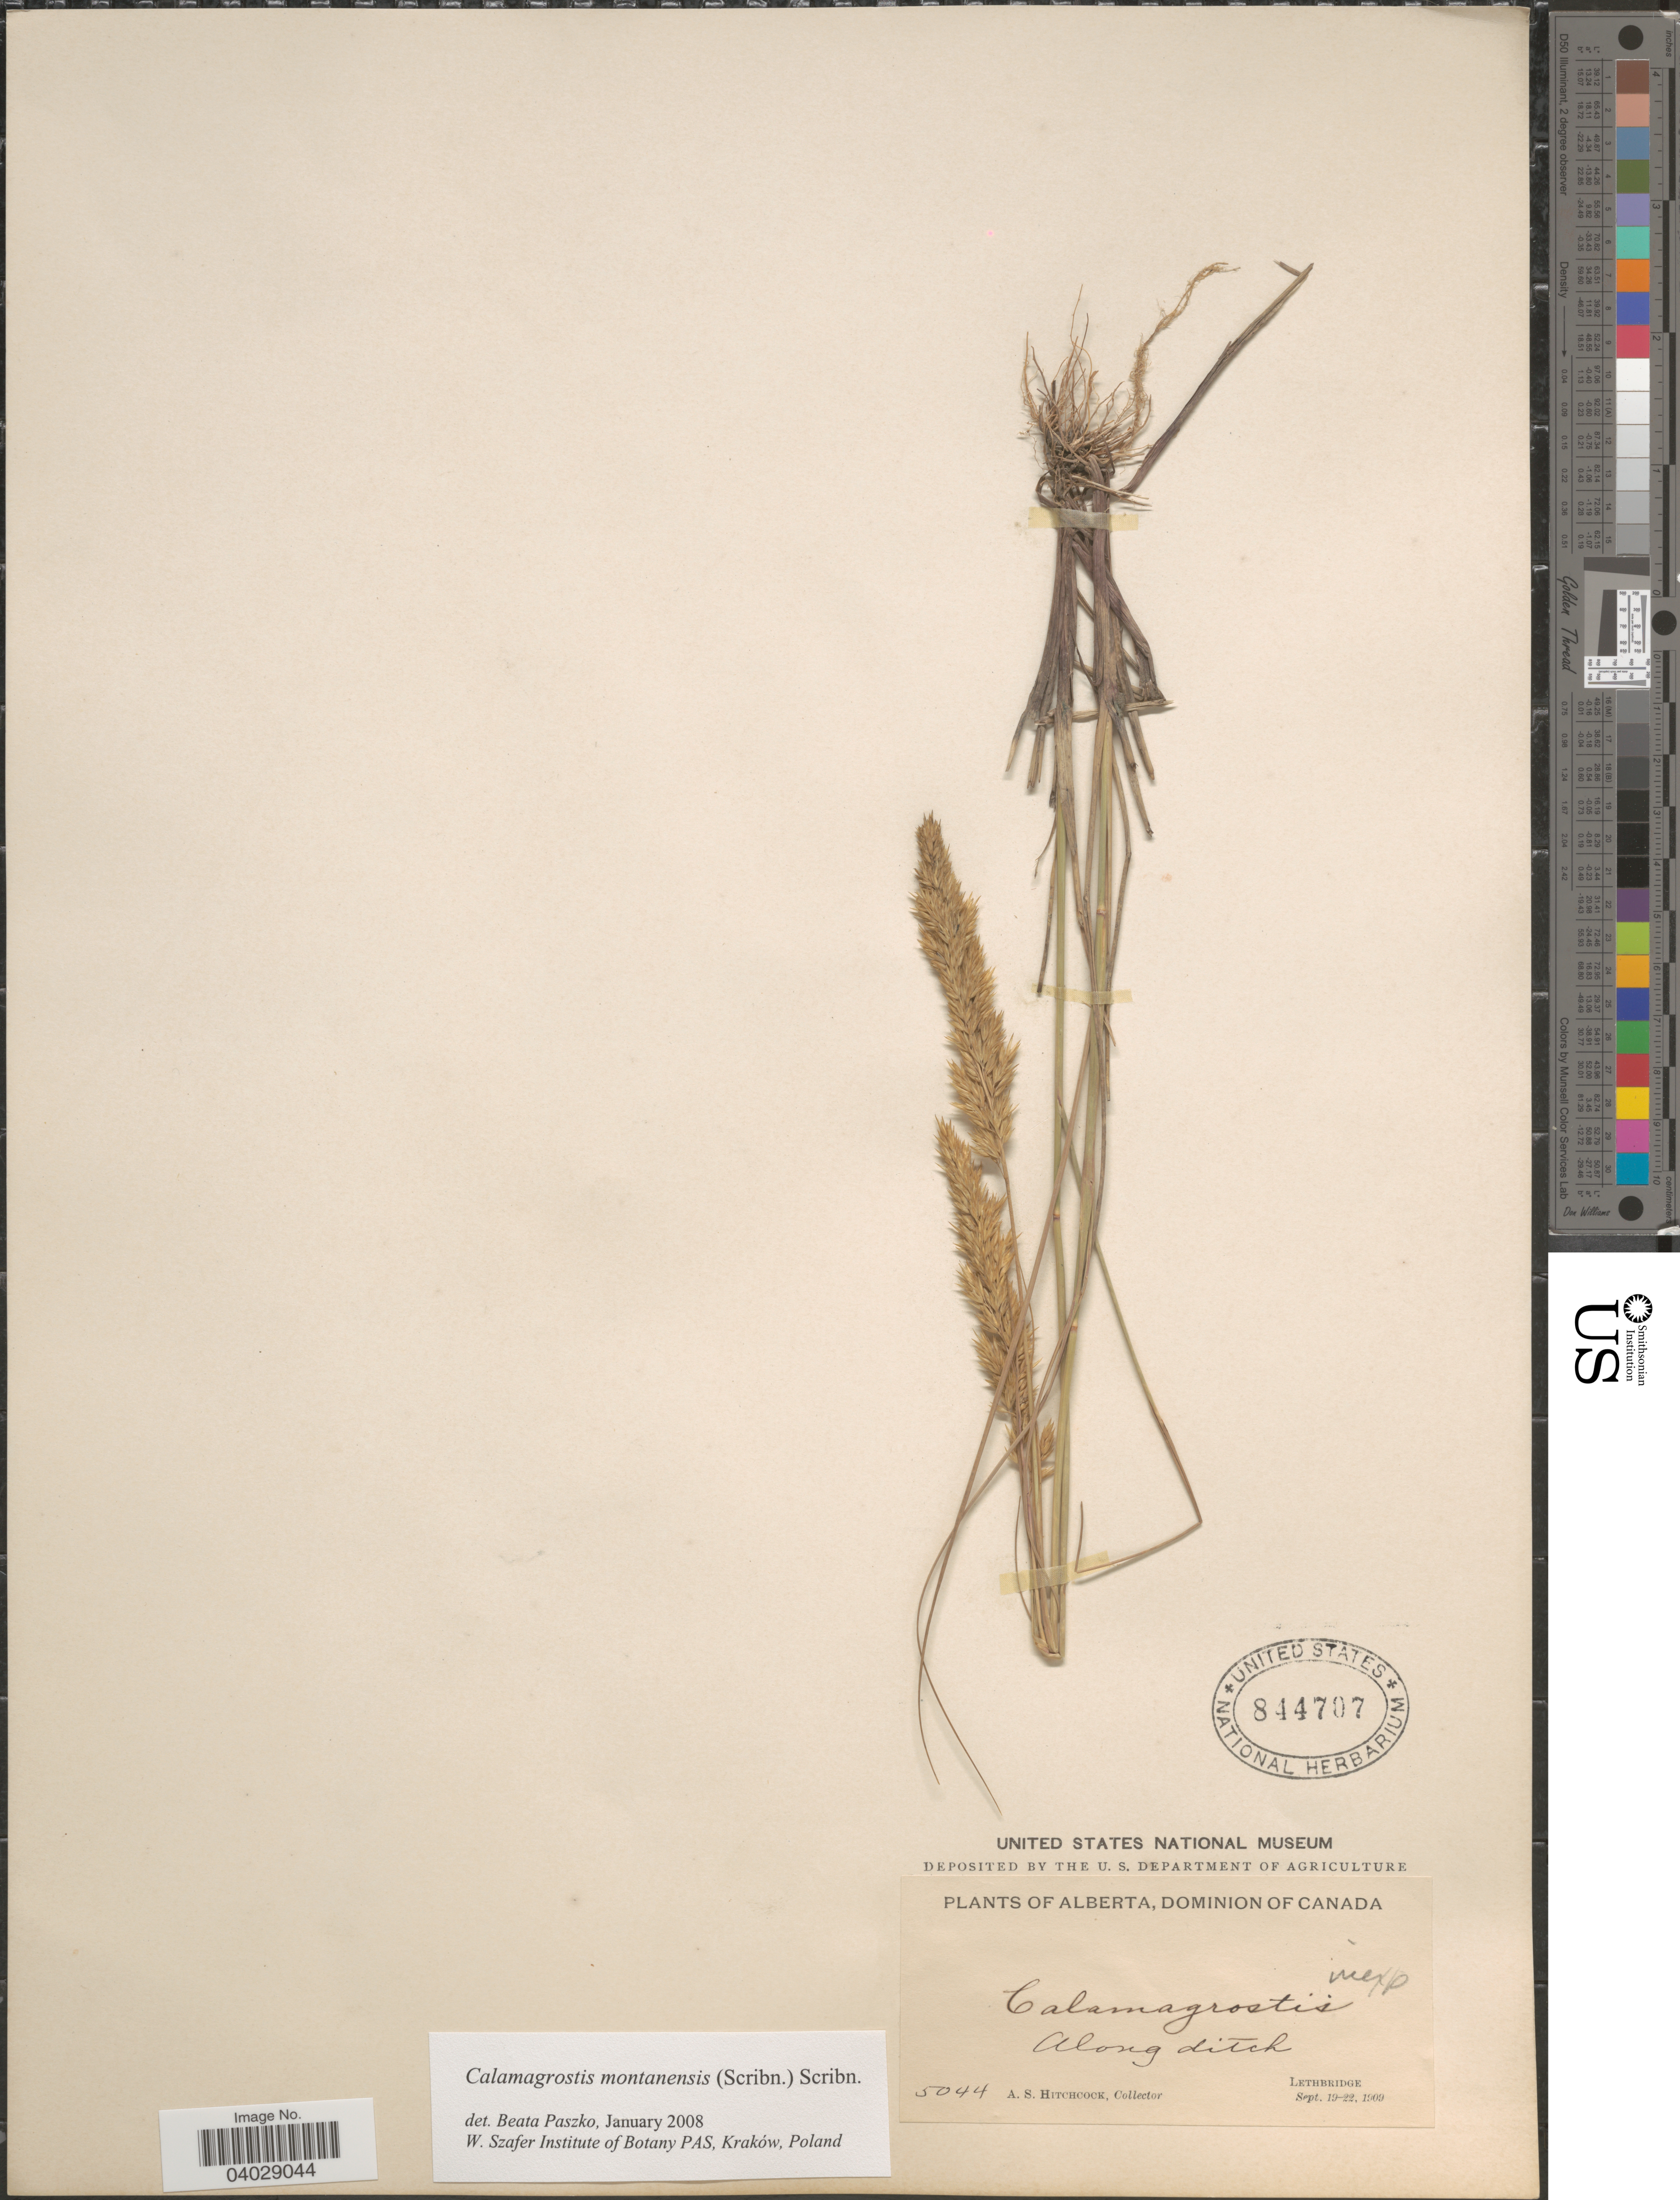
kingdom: Plantae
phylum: Tracheophyta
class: Liliopsida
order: Poales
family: Poaceae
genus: Calamagrostis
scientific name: Calamagrostis montanensis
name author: Scribn. ex Vasey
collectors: A. S. Hitchcock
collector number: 5044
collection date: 1909-09-19/1909-09-22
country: Canada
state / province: Alberta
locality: Dominion of Canada. Lethbridge.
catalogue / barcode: US 844707